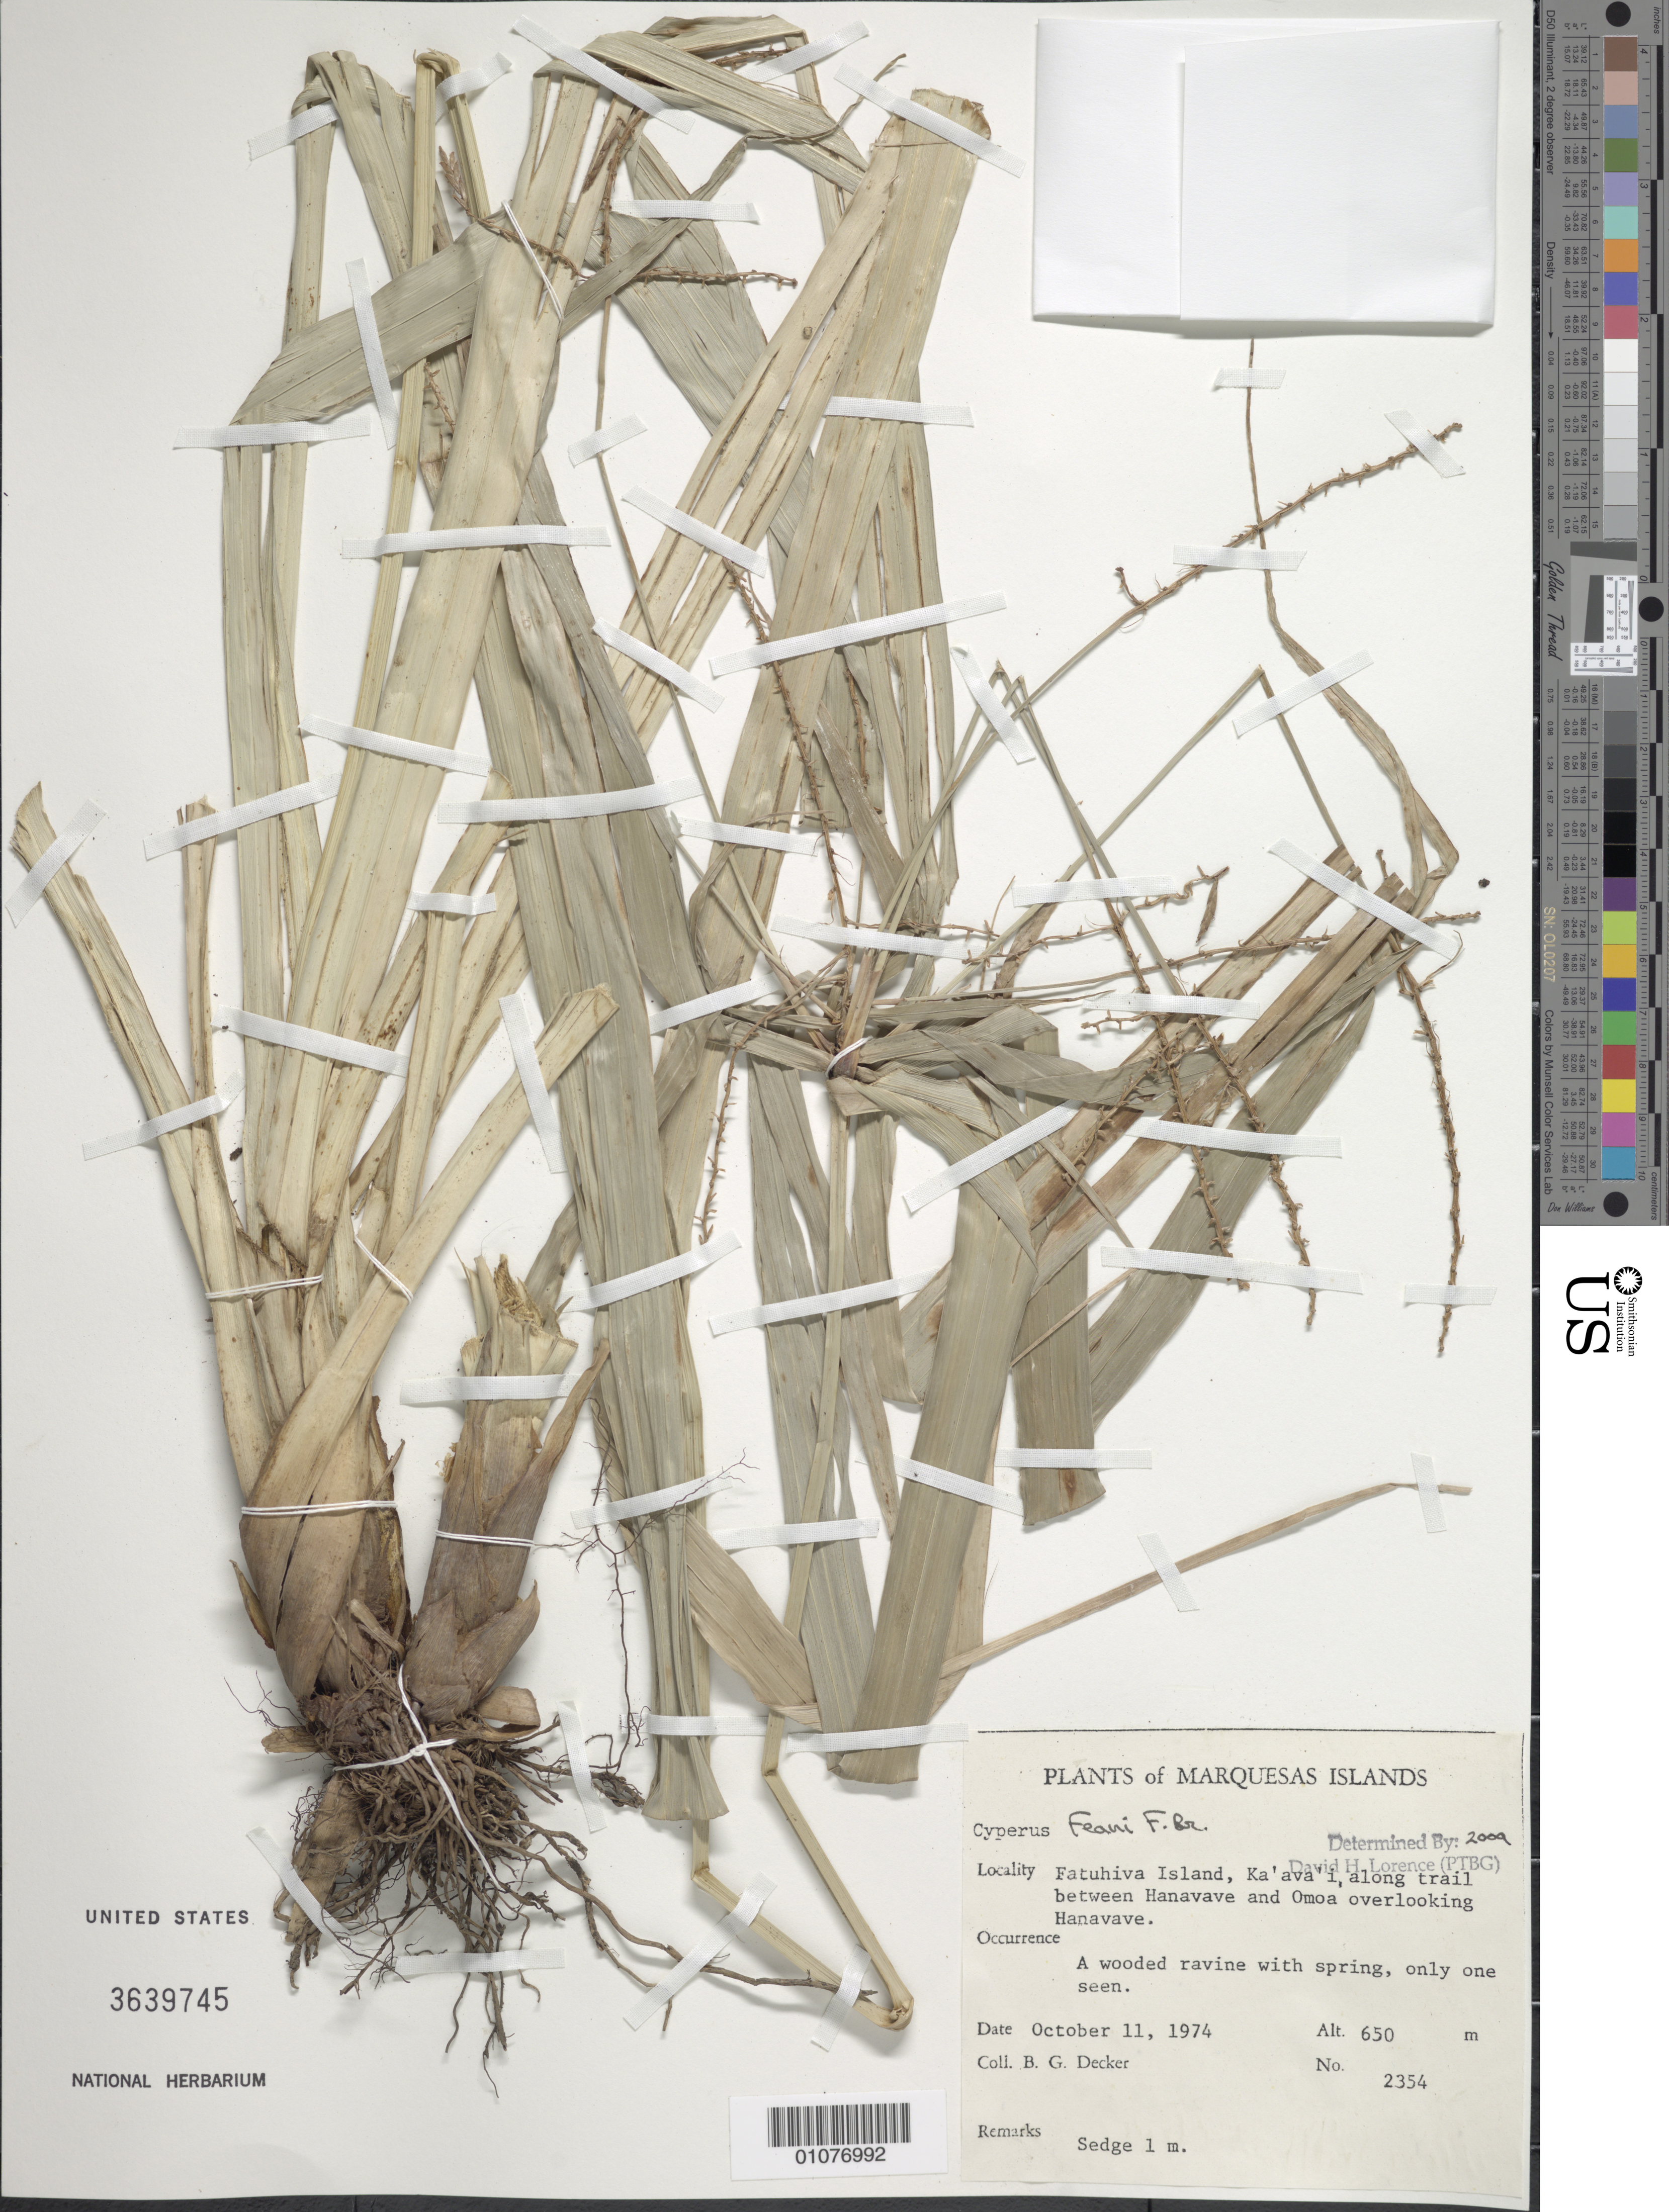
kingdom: Plantae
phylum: Tracheophyta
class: Liliopsida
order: Poales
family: Cyperaceae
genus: Cyperus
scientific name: Cyperus feani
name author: F. Br.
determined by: Lorence, David H., (PTBG), National Tropical Botanical Garden (UNITED STATES)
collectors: B. G. Decker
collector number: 2354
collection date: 1974-10-11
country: French Polynesia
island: Fatu Hiva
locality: Ka'ava'i, along trail between Hanavave and 'Omo'a, overlooking Hanavave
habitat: A wooded ravine with spring. Only one seen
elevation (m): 650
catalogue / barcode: US 3639745